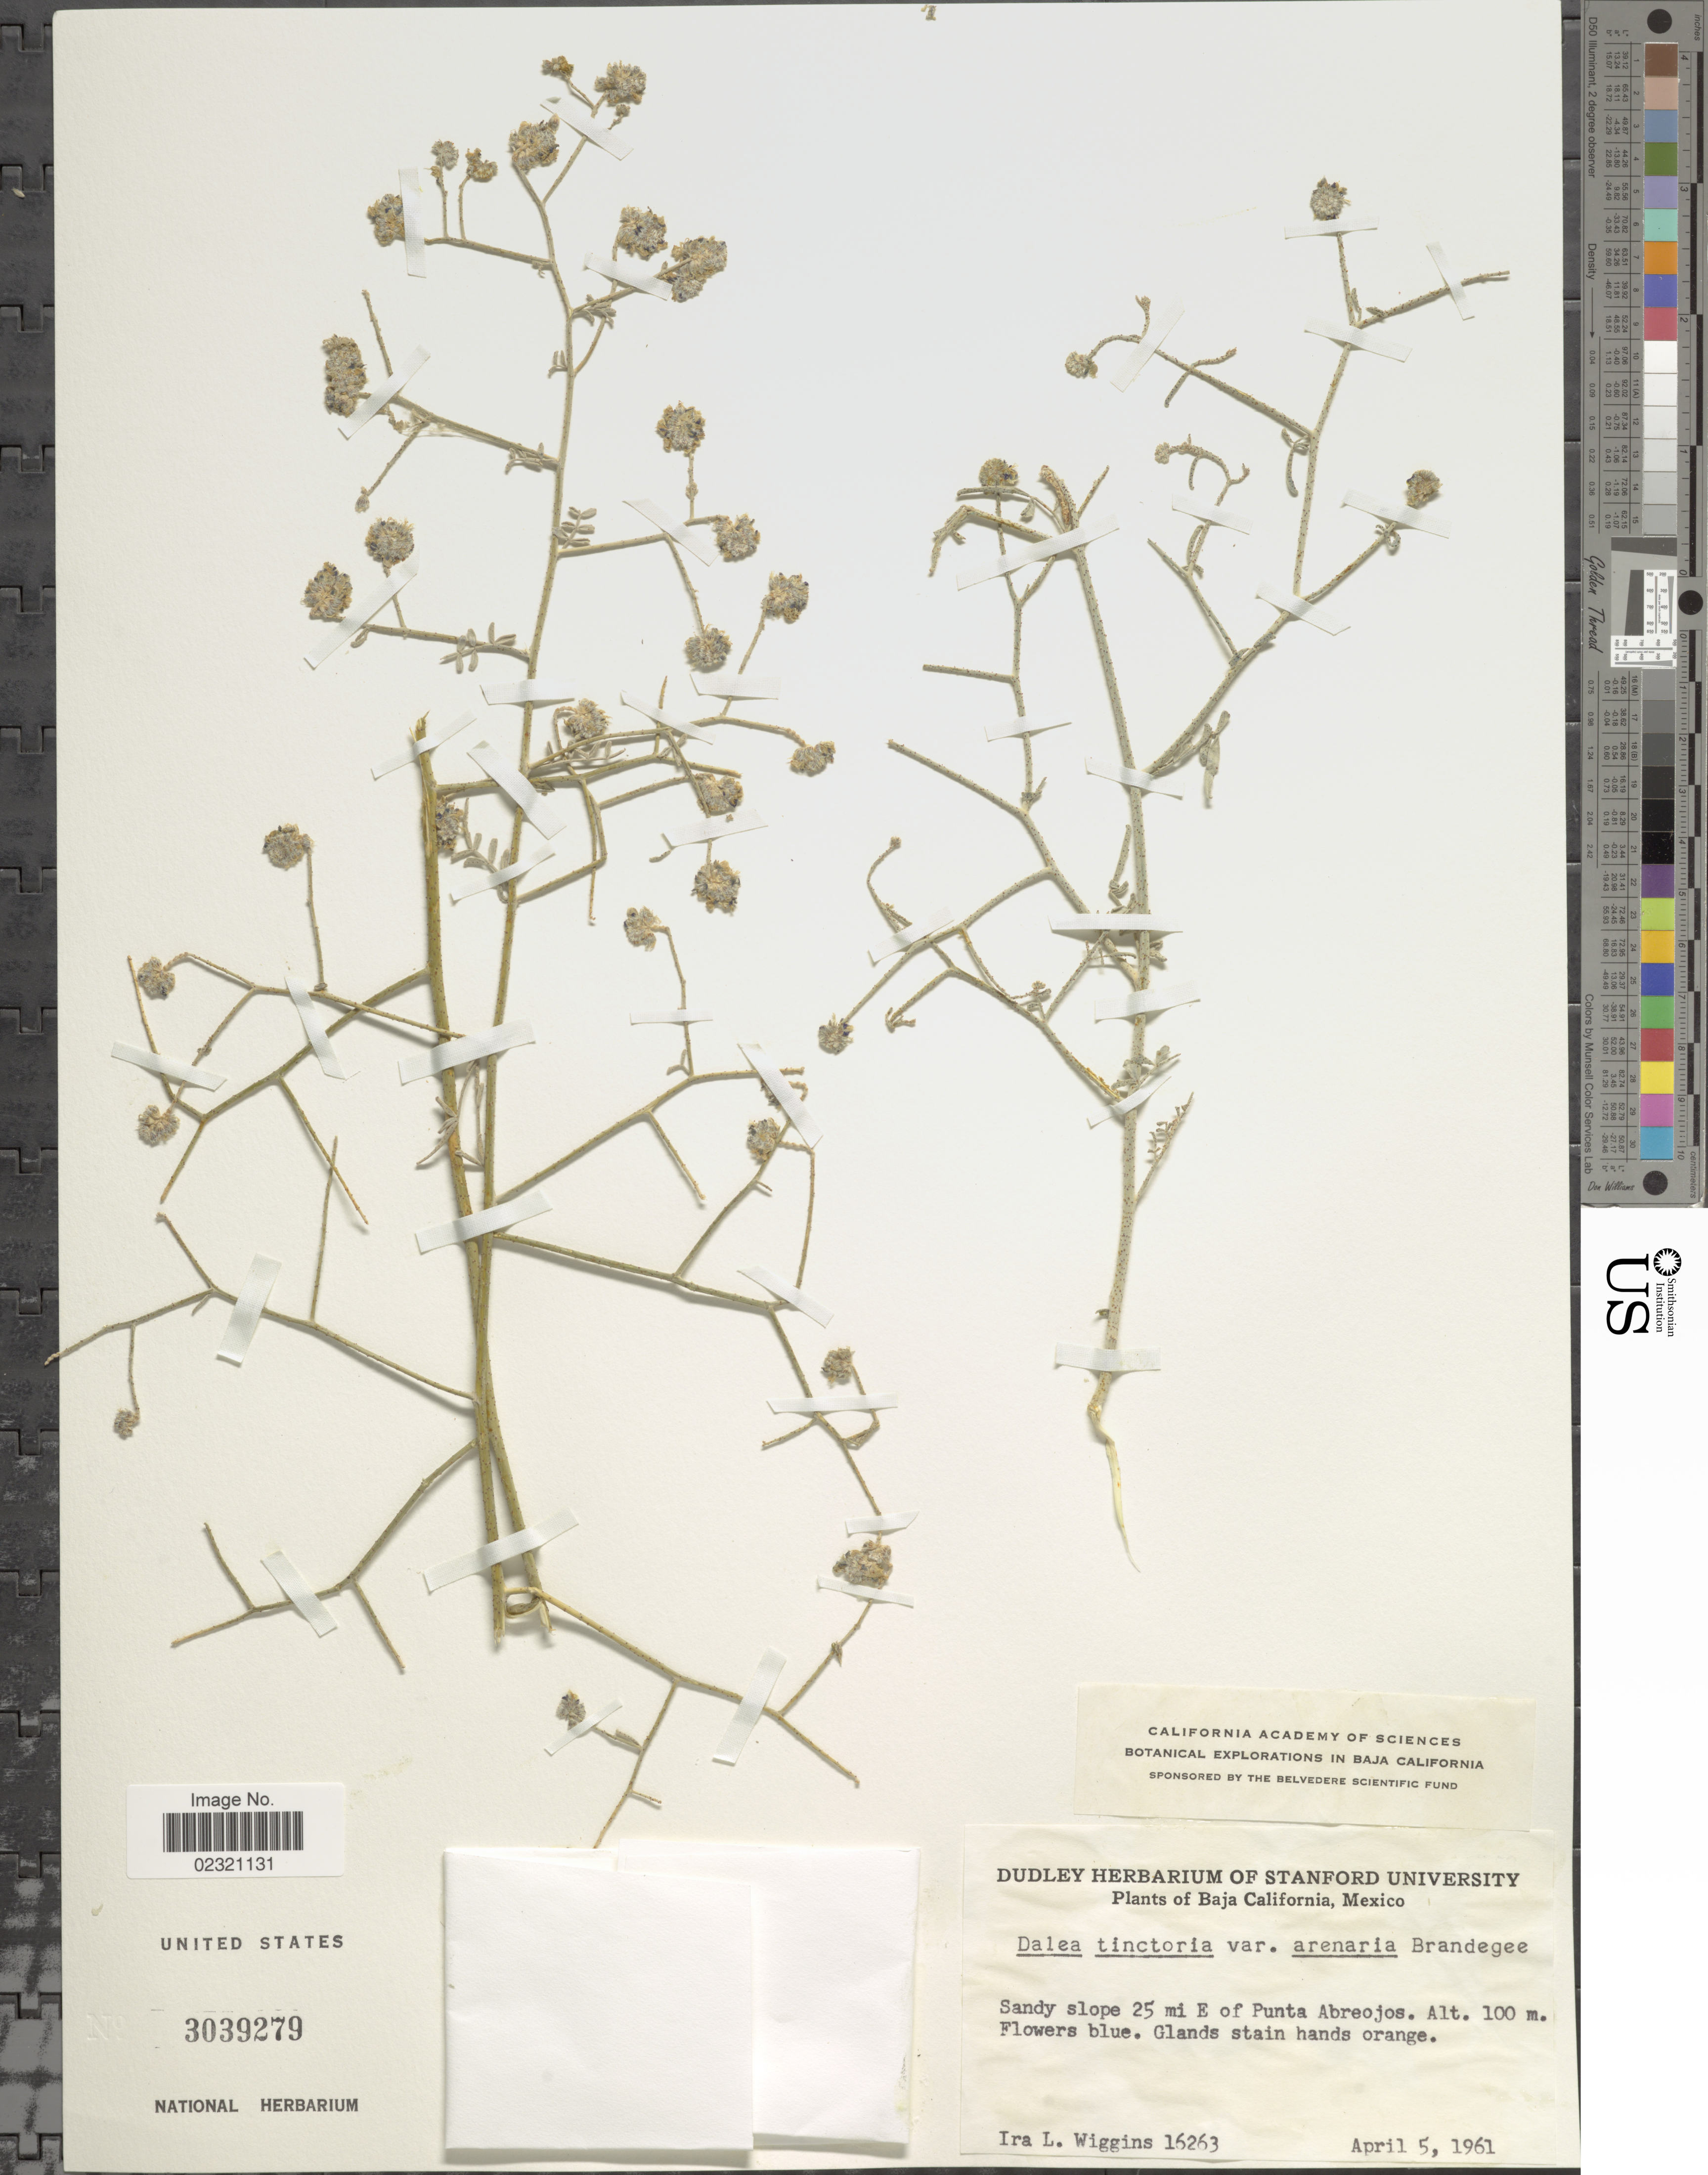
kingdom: Plantae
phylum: Tracheophyta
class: Magnoliopsida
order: Fabales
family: Fabaceae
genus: Psorothamnus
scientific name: Psorothamnus emoryi var. arenarius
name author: (Brandegee) Rydb.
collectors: I. L. Wiggins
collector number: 16263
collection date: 1961-04-05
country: Mexico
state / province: Baja California Sur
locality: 25 mi E of Punta Abreojos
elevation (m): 100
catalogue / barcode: US 3039279